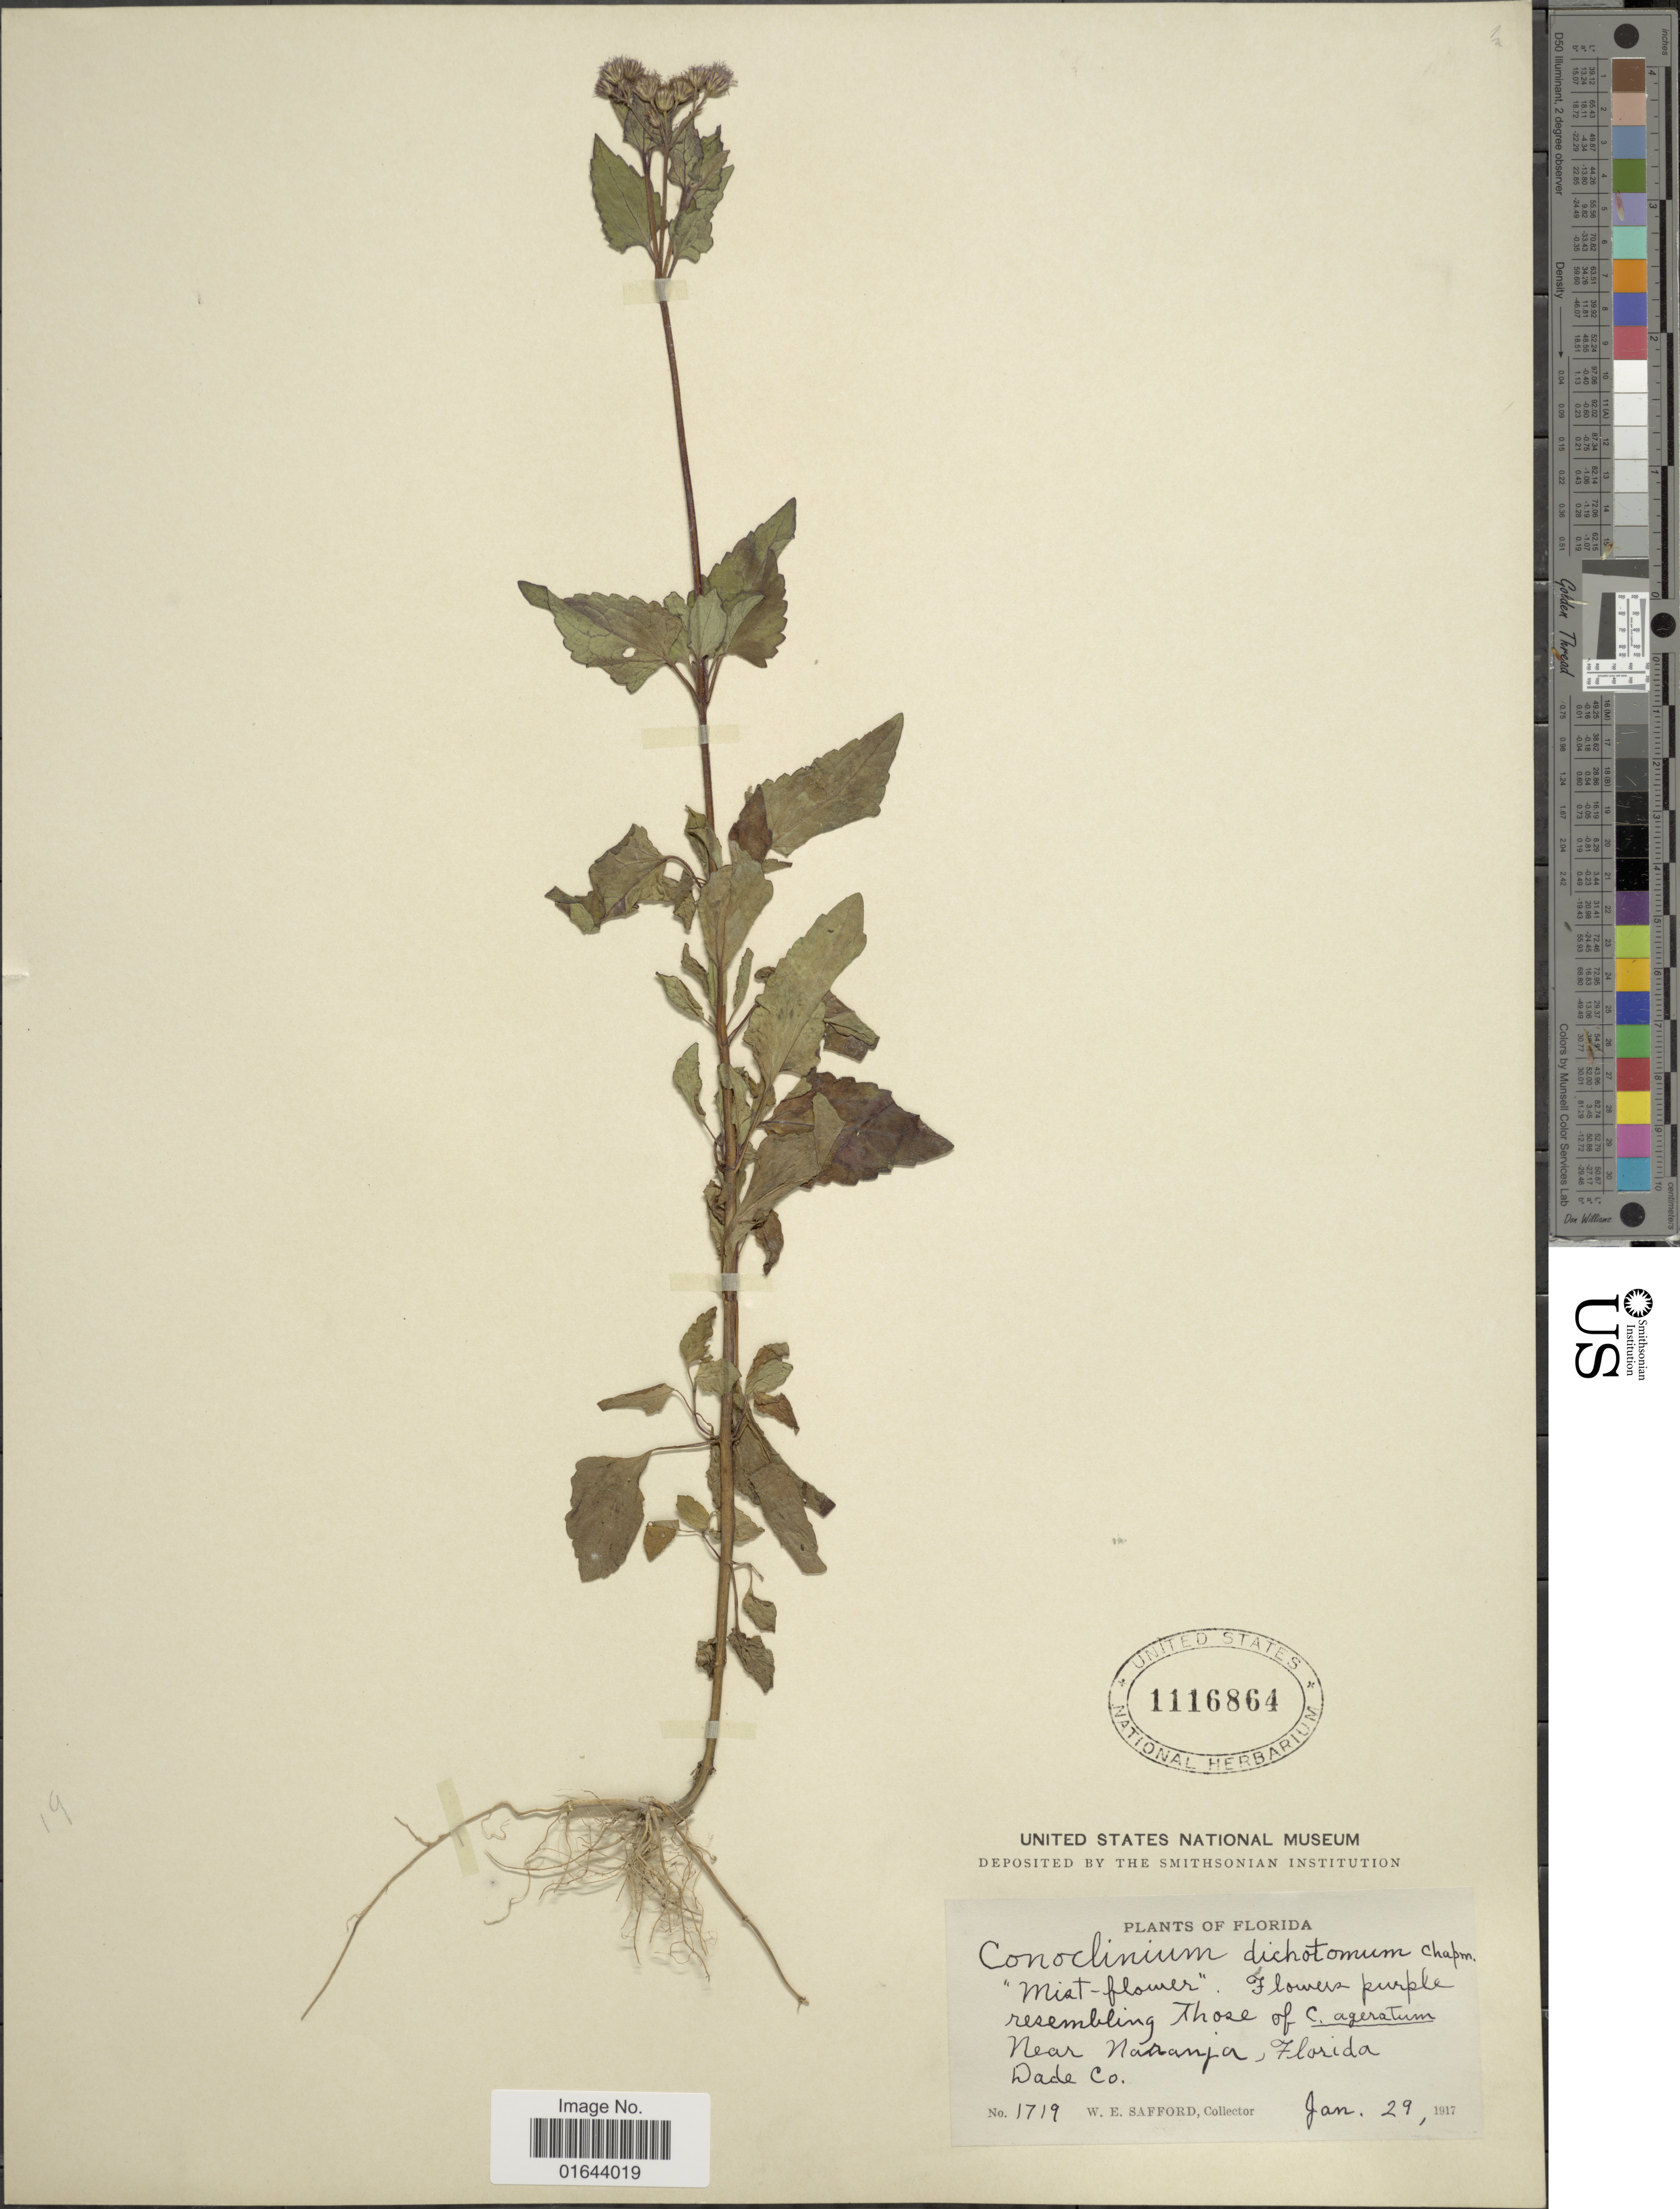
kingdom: Plantae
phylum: Tracheophyta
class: Magnoliopsida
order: Asterales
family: Asteraceae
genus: Conoclinium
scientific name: Conoclinium coelestinum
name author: (L.) DC.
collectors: W. E. Safford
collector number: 1719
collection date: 1917-01-29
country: United States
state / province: Florida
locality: Near Naranja, Florida, Dade Co.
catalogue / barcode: US 1116864